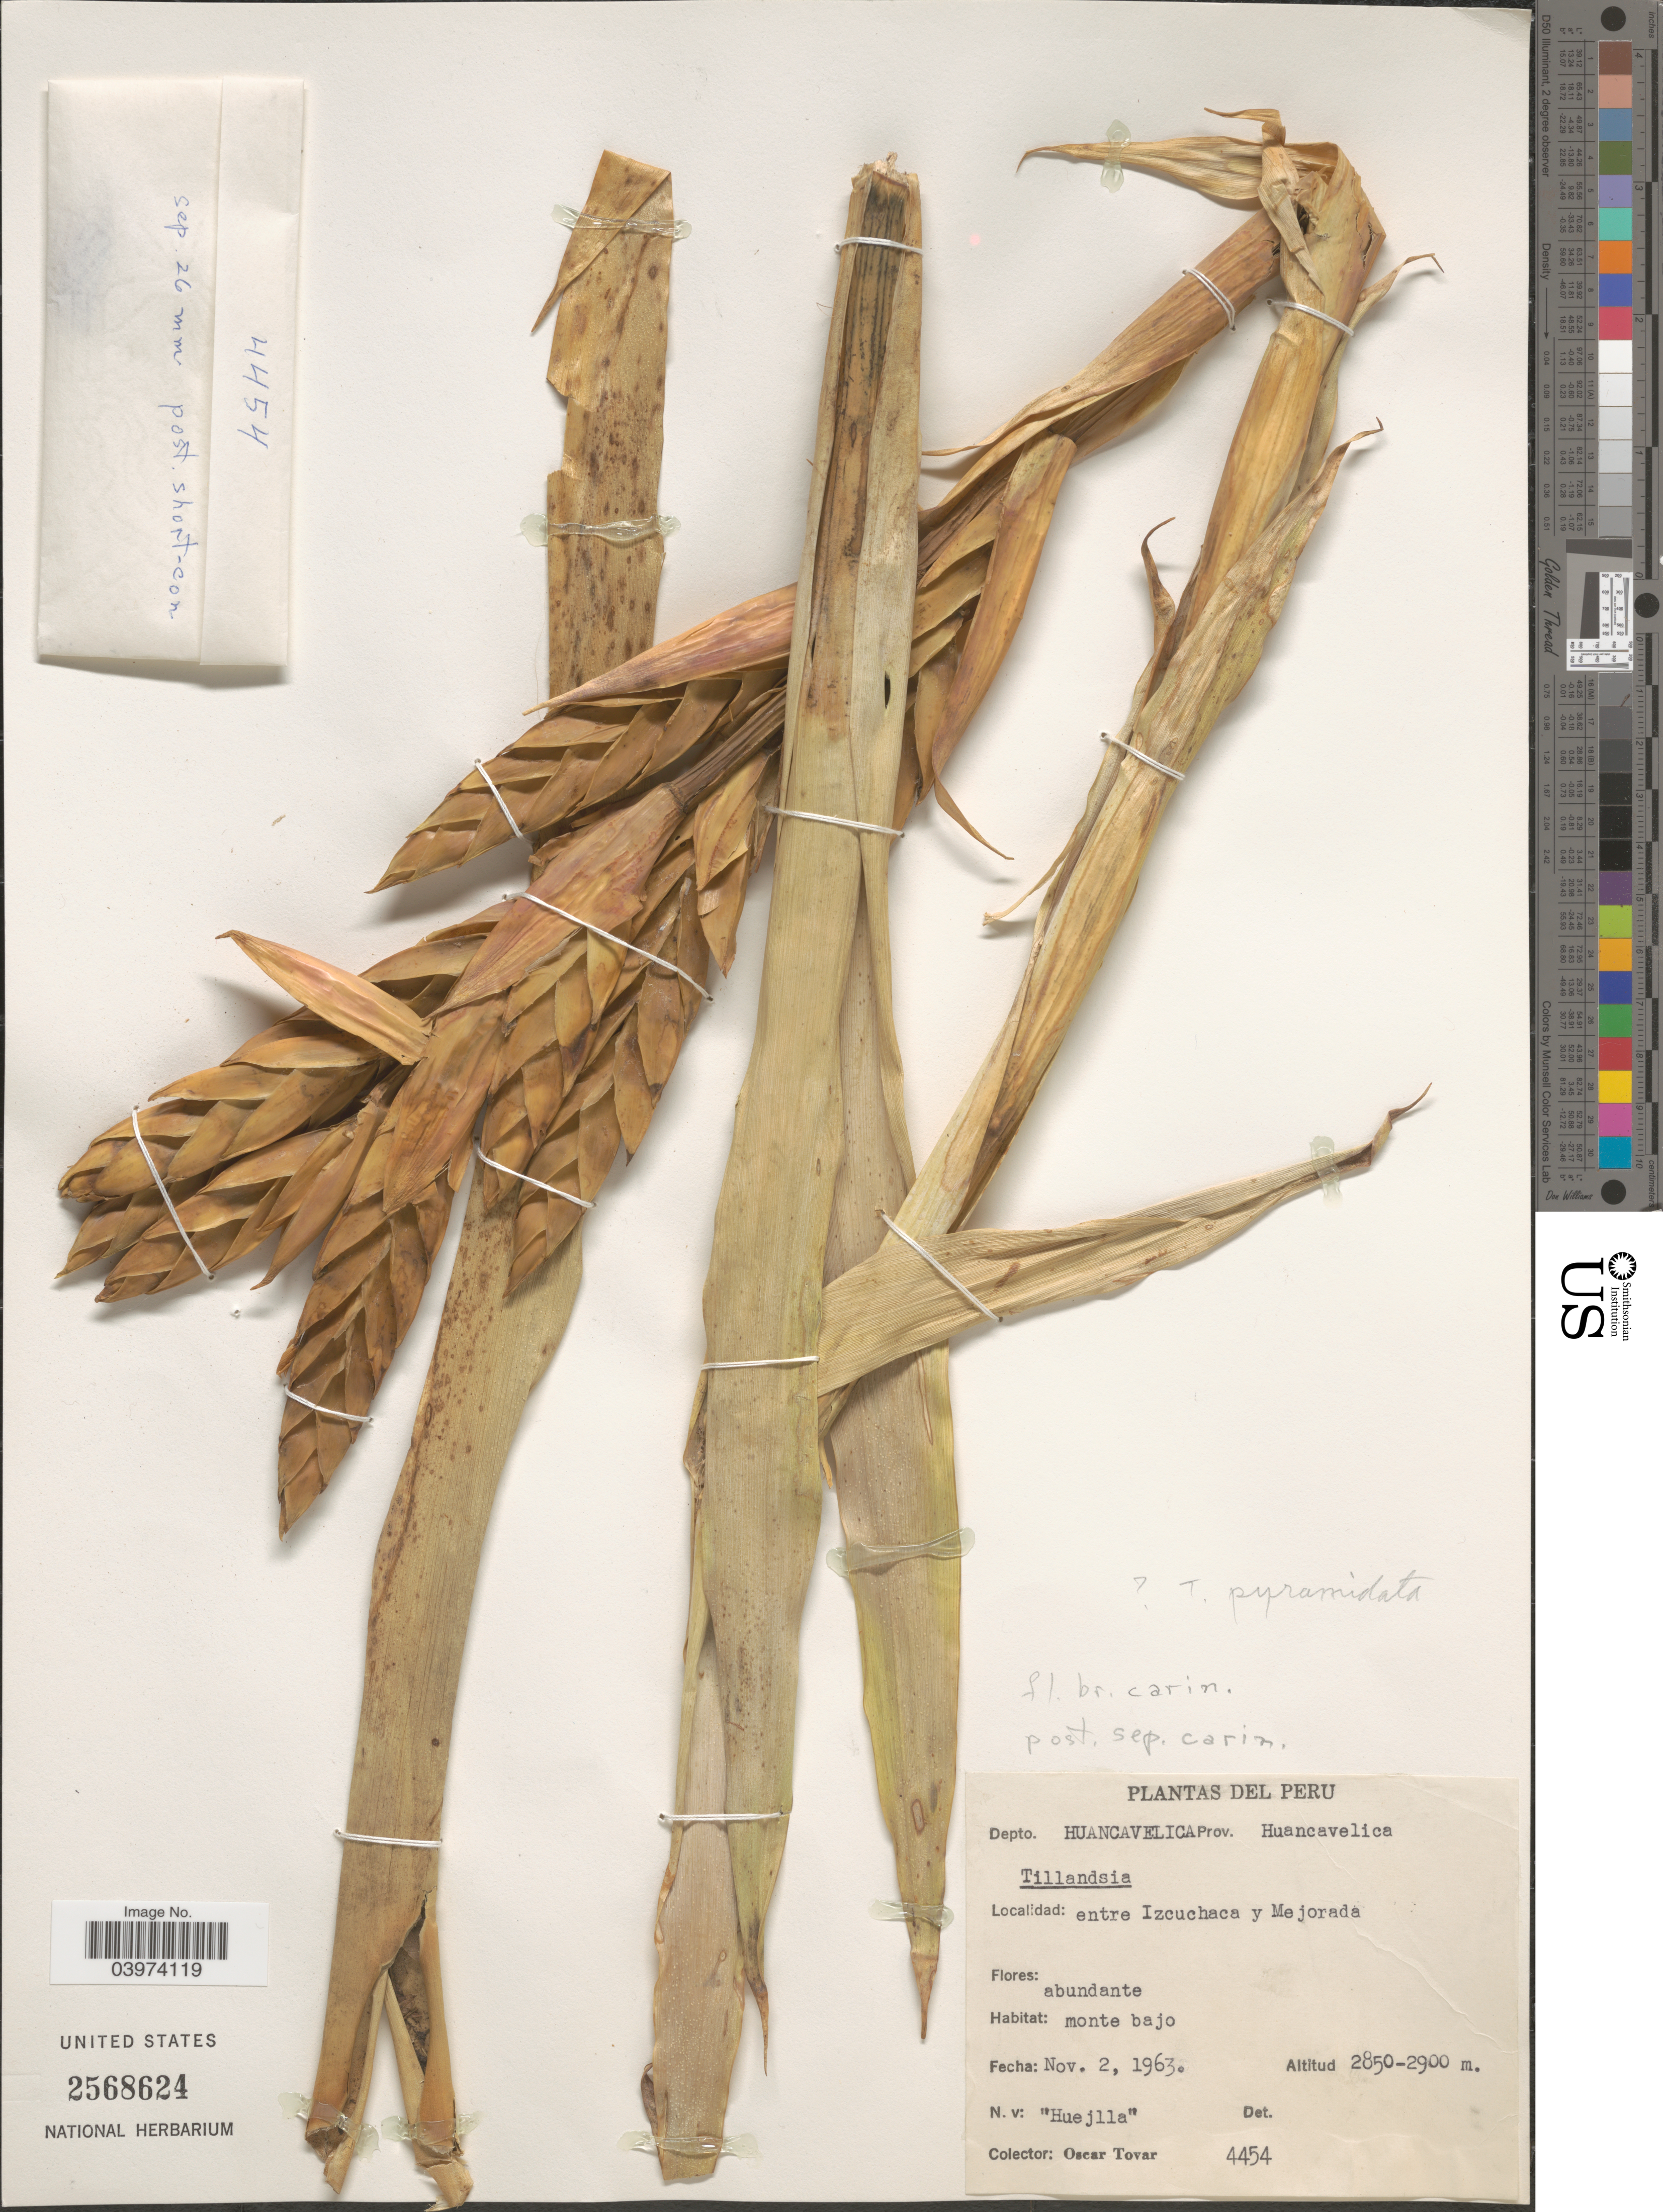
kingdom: Plantae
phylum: Tracheophyta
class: Liliopsida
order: Poales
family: Bromeliaceae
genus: Tillandsia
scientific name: Tillandsia pyramidata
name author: André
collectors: Ó. Tovar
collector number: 4454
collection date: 1963-11-02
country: Peru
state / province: Huancavelica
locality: Depto. Huancavelica. Entre Izcuchaca y Mejorada.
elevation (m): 2850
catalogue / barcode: US 2568624